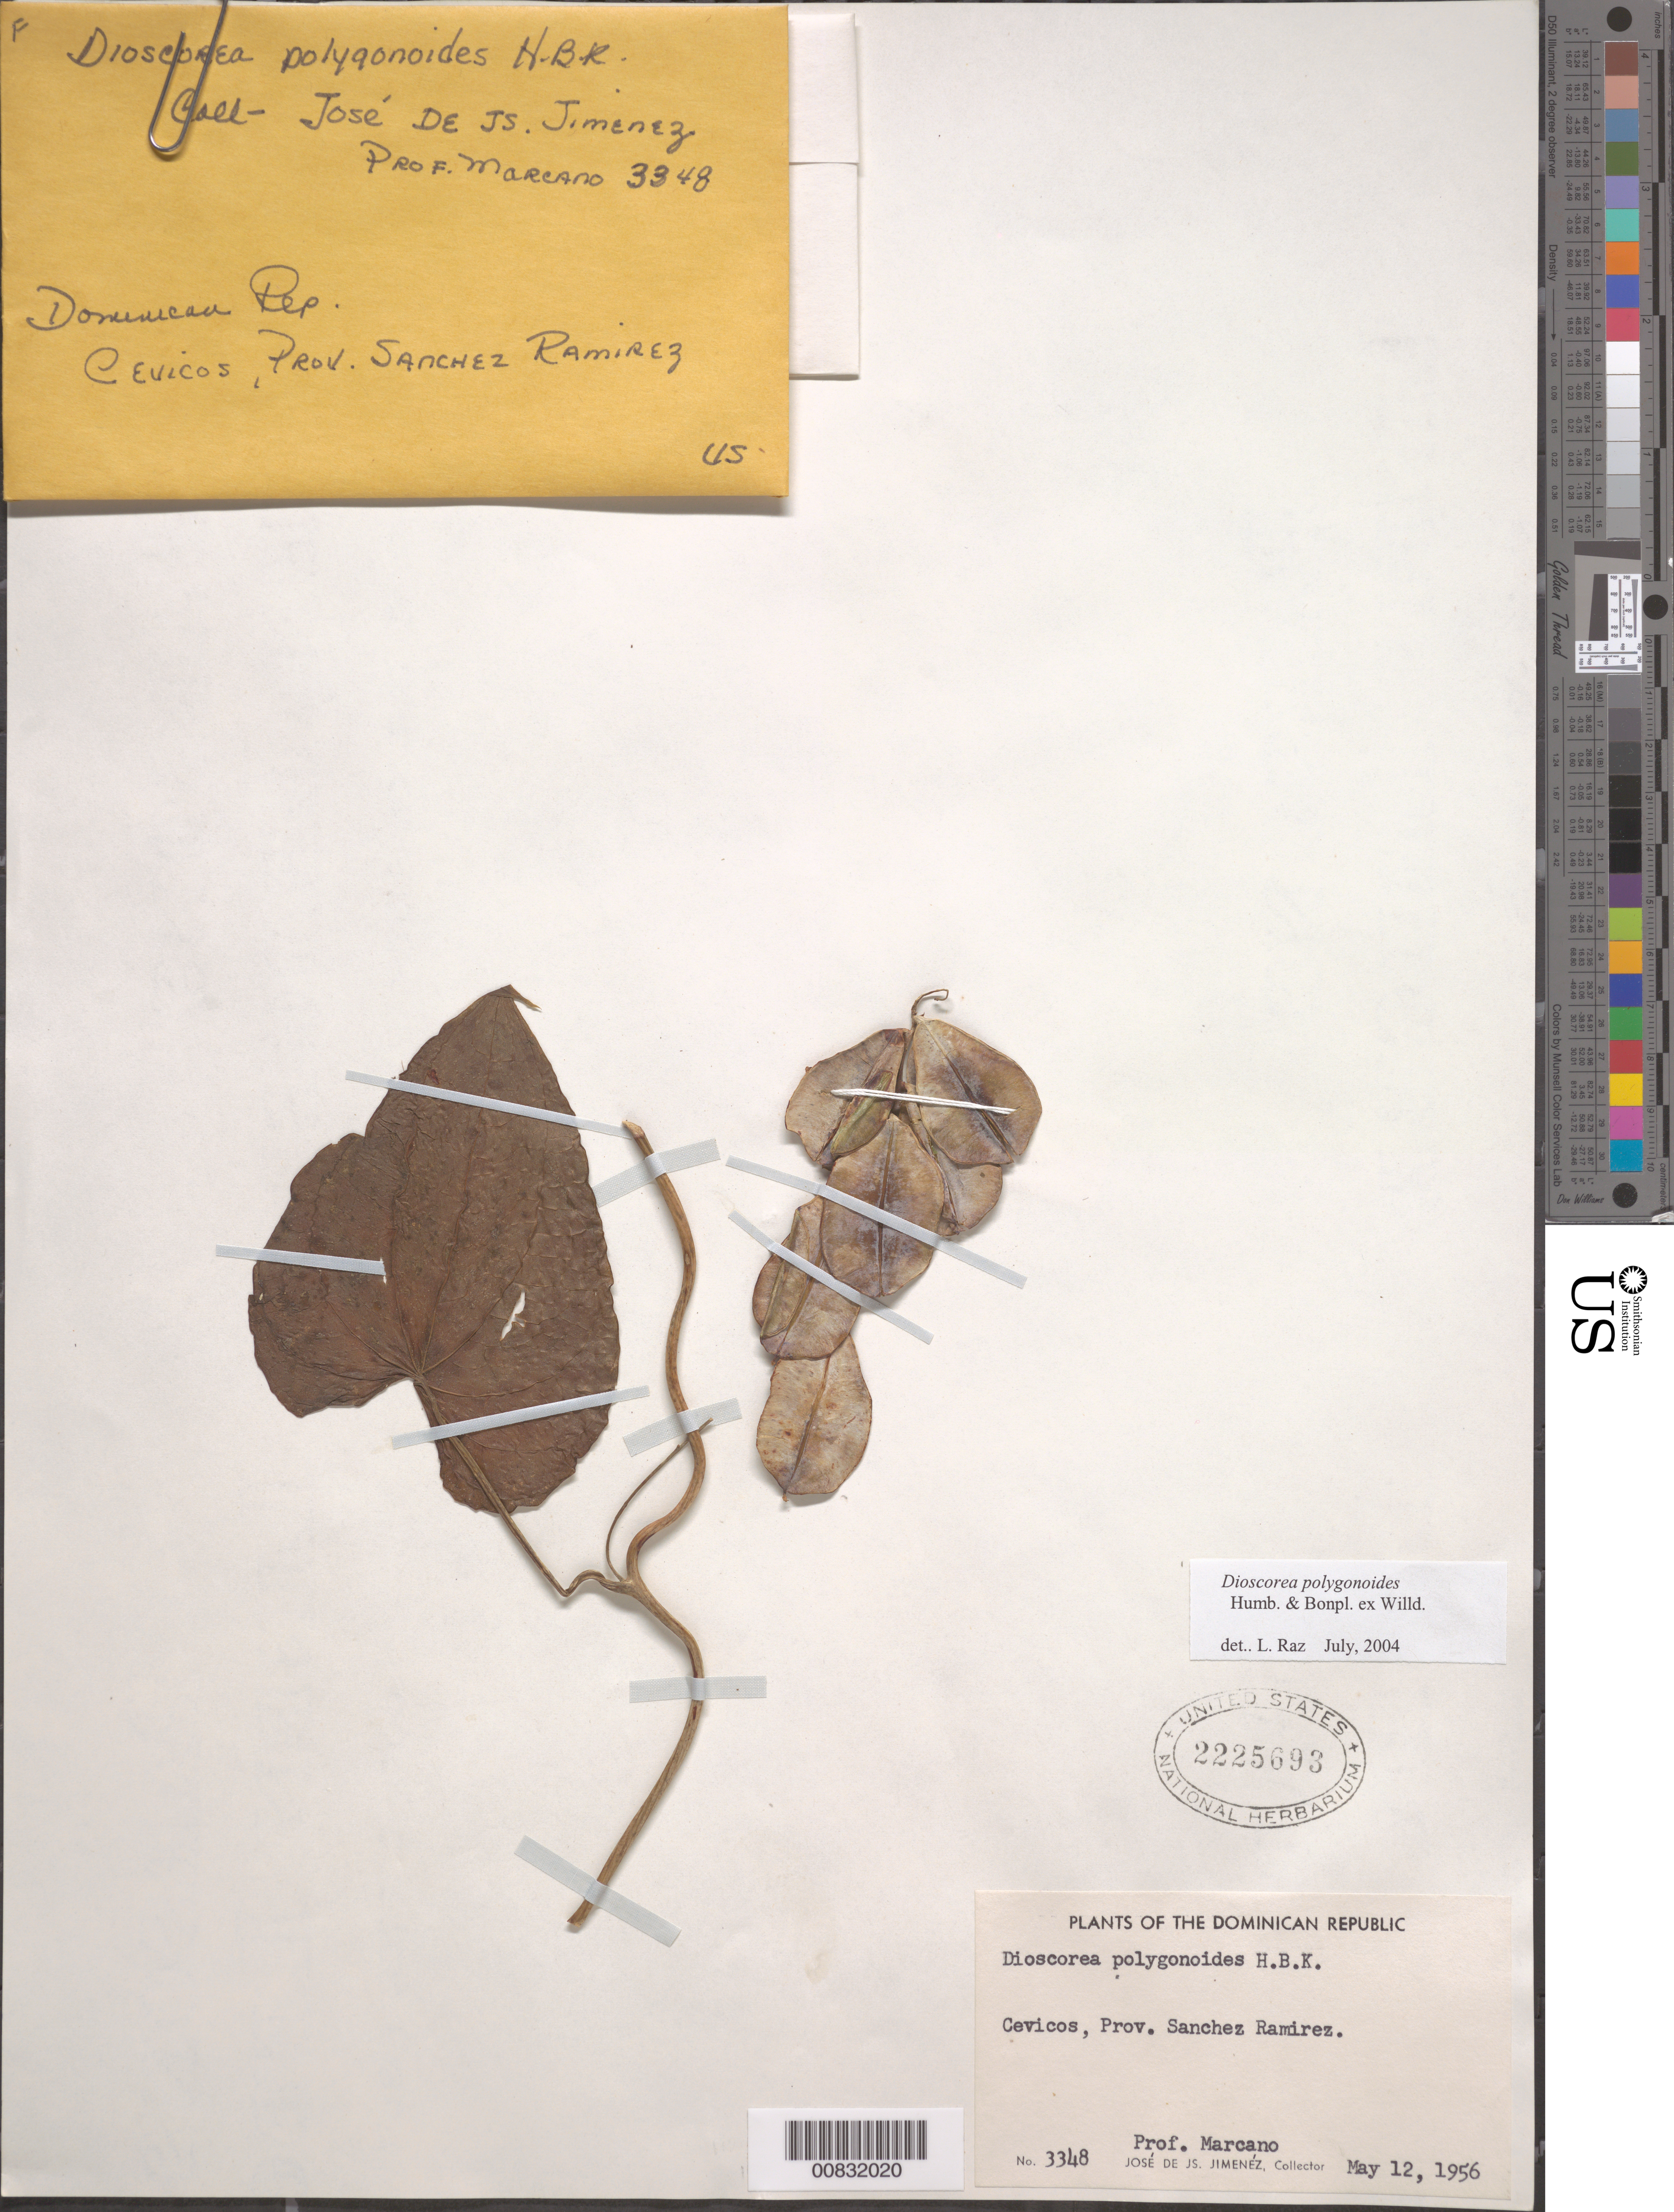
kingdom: Plantae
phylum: Tracheophyta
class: Liliopsida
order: Dioscoreales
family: Dioscoreaceae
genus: Dioscorea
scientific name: Dioscorea polygonoides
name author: Humb. & Bonpl. ex Willd.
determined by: Raz, Lauren, (K)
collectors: J. J. Jiménez & E. J. Marcano F.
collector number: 3348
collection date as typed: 12 May 1956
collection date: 1956-05-12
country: Dominican Republic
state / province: Sanchez Ramirez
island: Hispaniola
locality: Cevicos.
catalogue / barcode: US 2225693